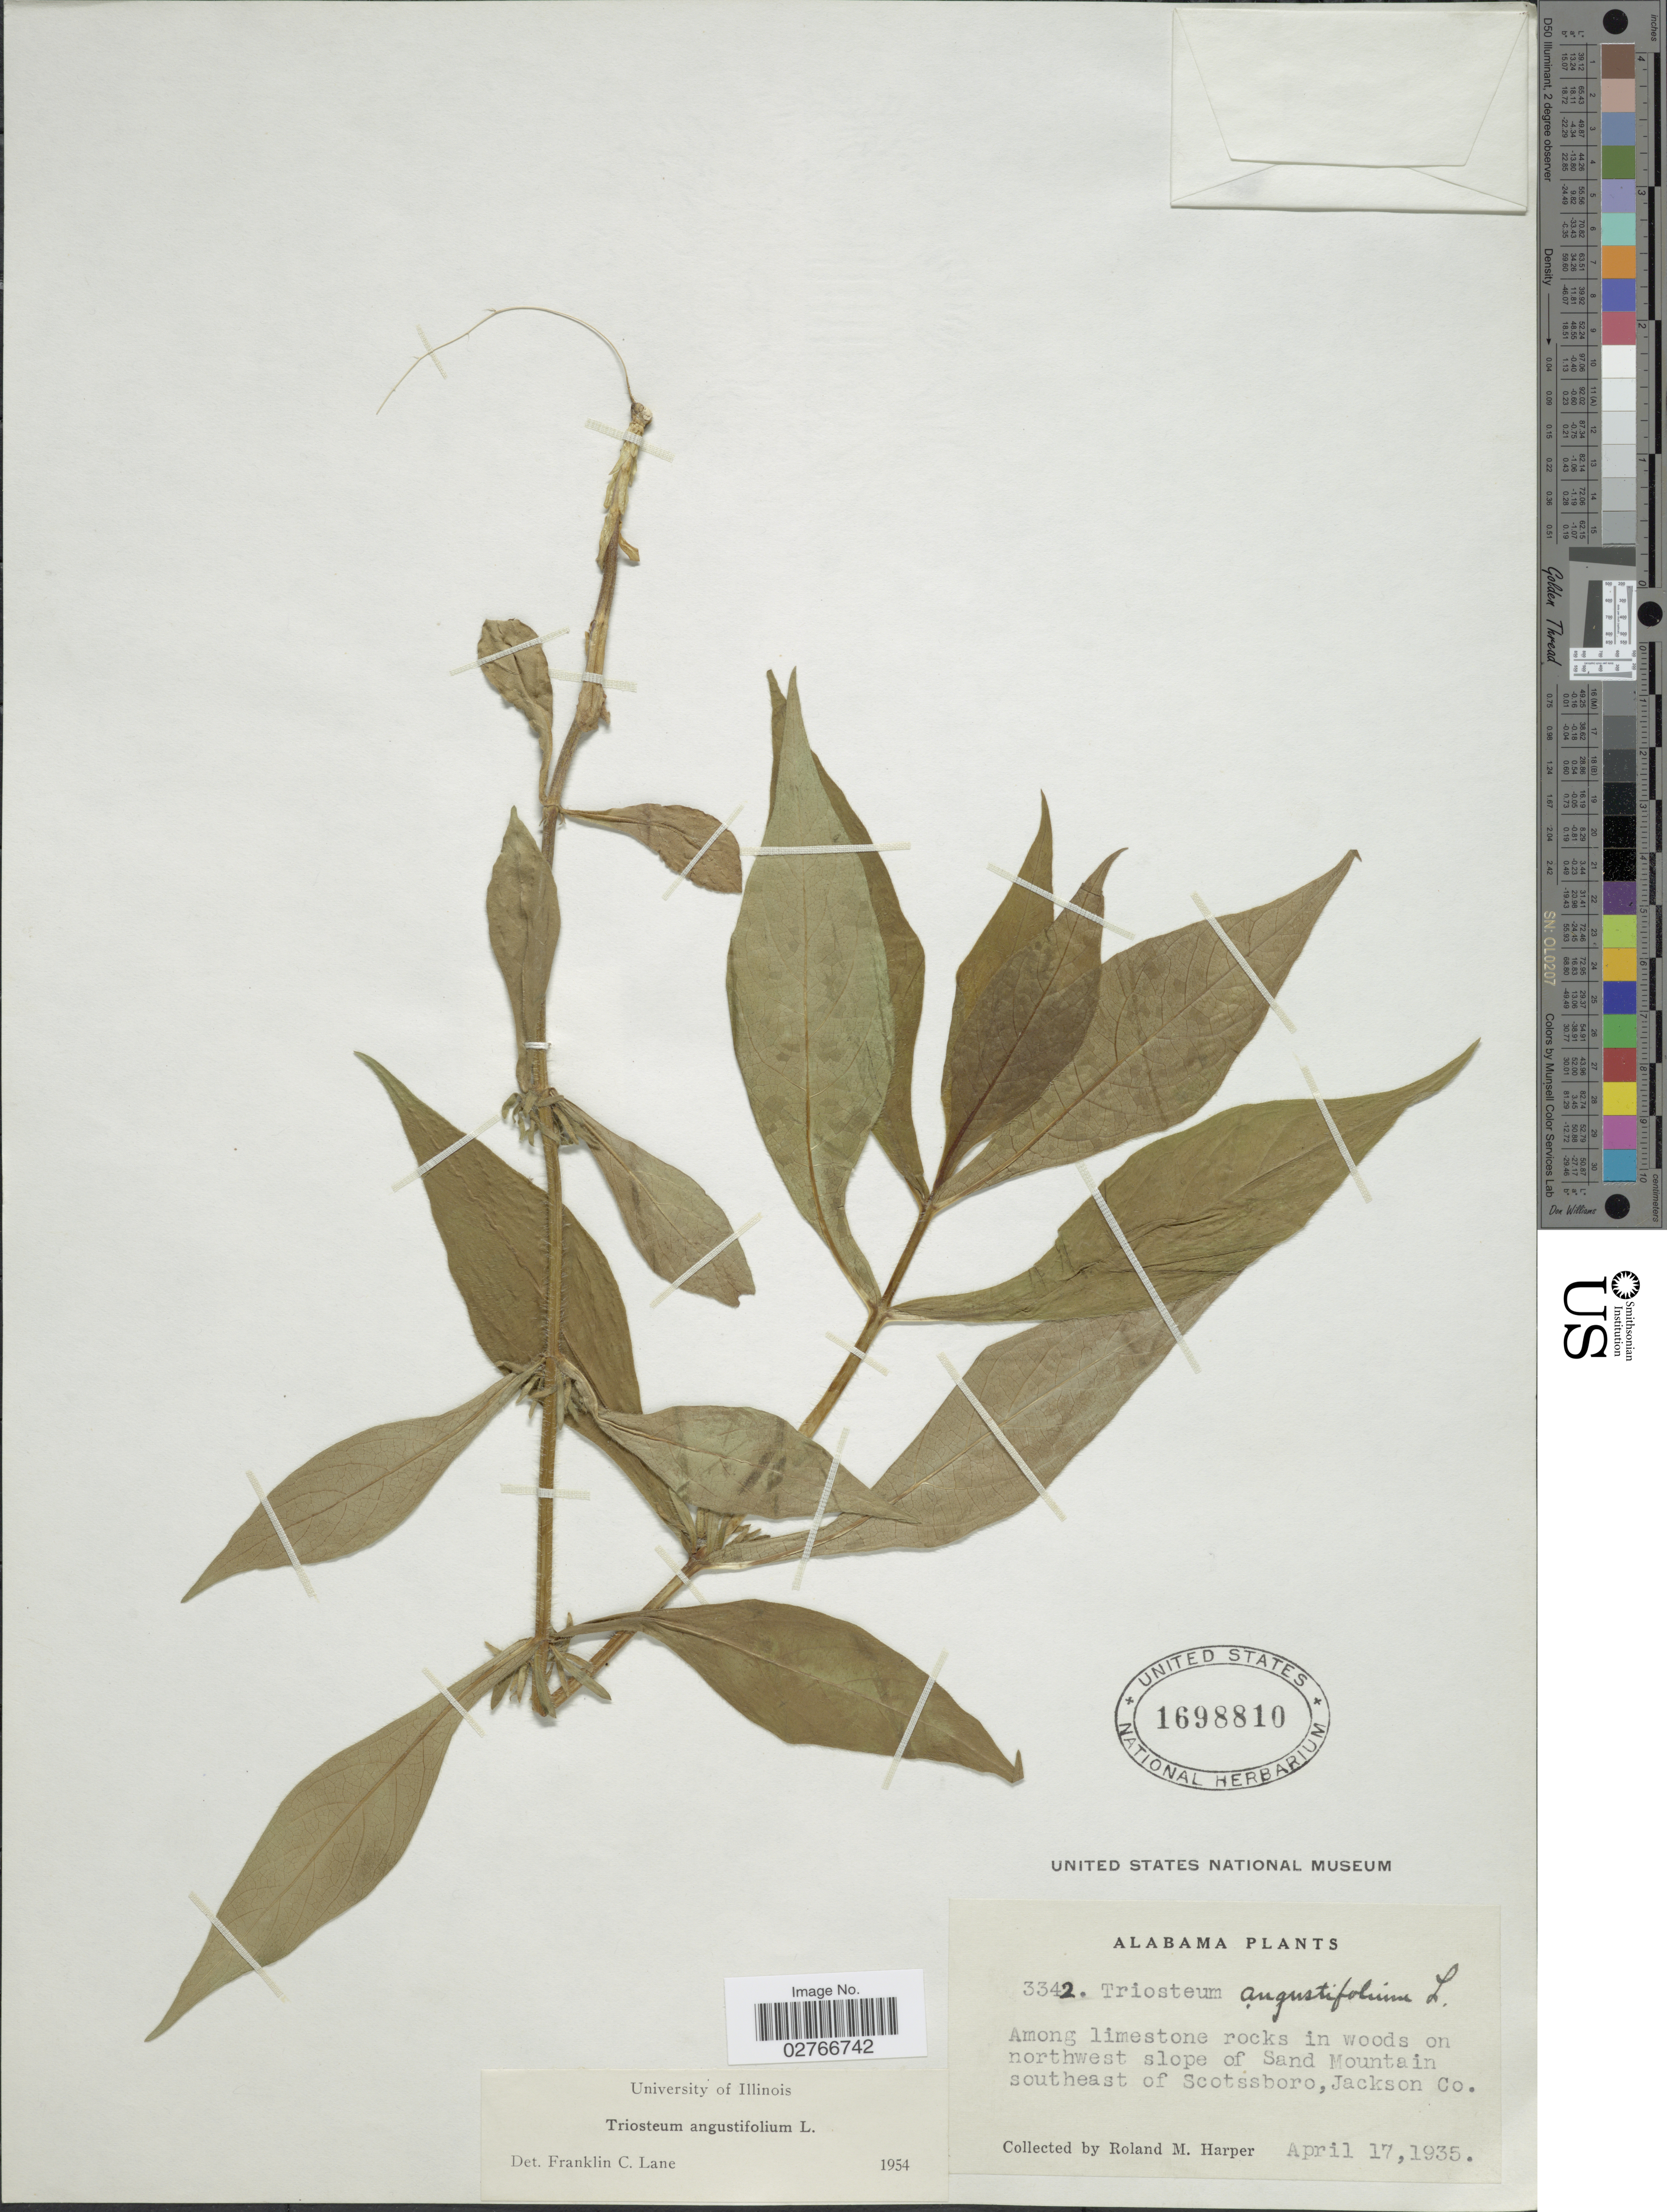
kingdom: Plantae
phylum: Tracheophyta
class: Magnoliopsida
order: Dipsacales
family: Caprifoliaceae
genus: Triosteum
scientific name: Triosteum angustifolium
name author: L.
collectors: R. M. Harper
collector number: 3342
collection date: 1935-04-17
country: United States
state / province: Alabama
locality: Among limestone rocks in woods on northwest slope of Sand Mountain southeast of Scotssboro, Jackson Co.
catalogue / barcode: US 1698810